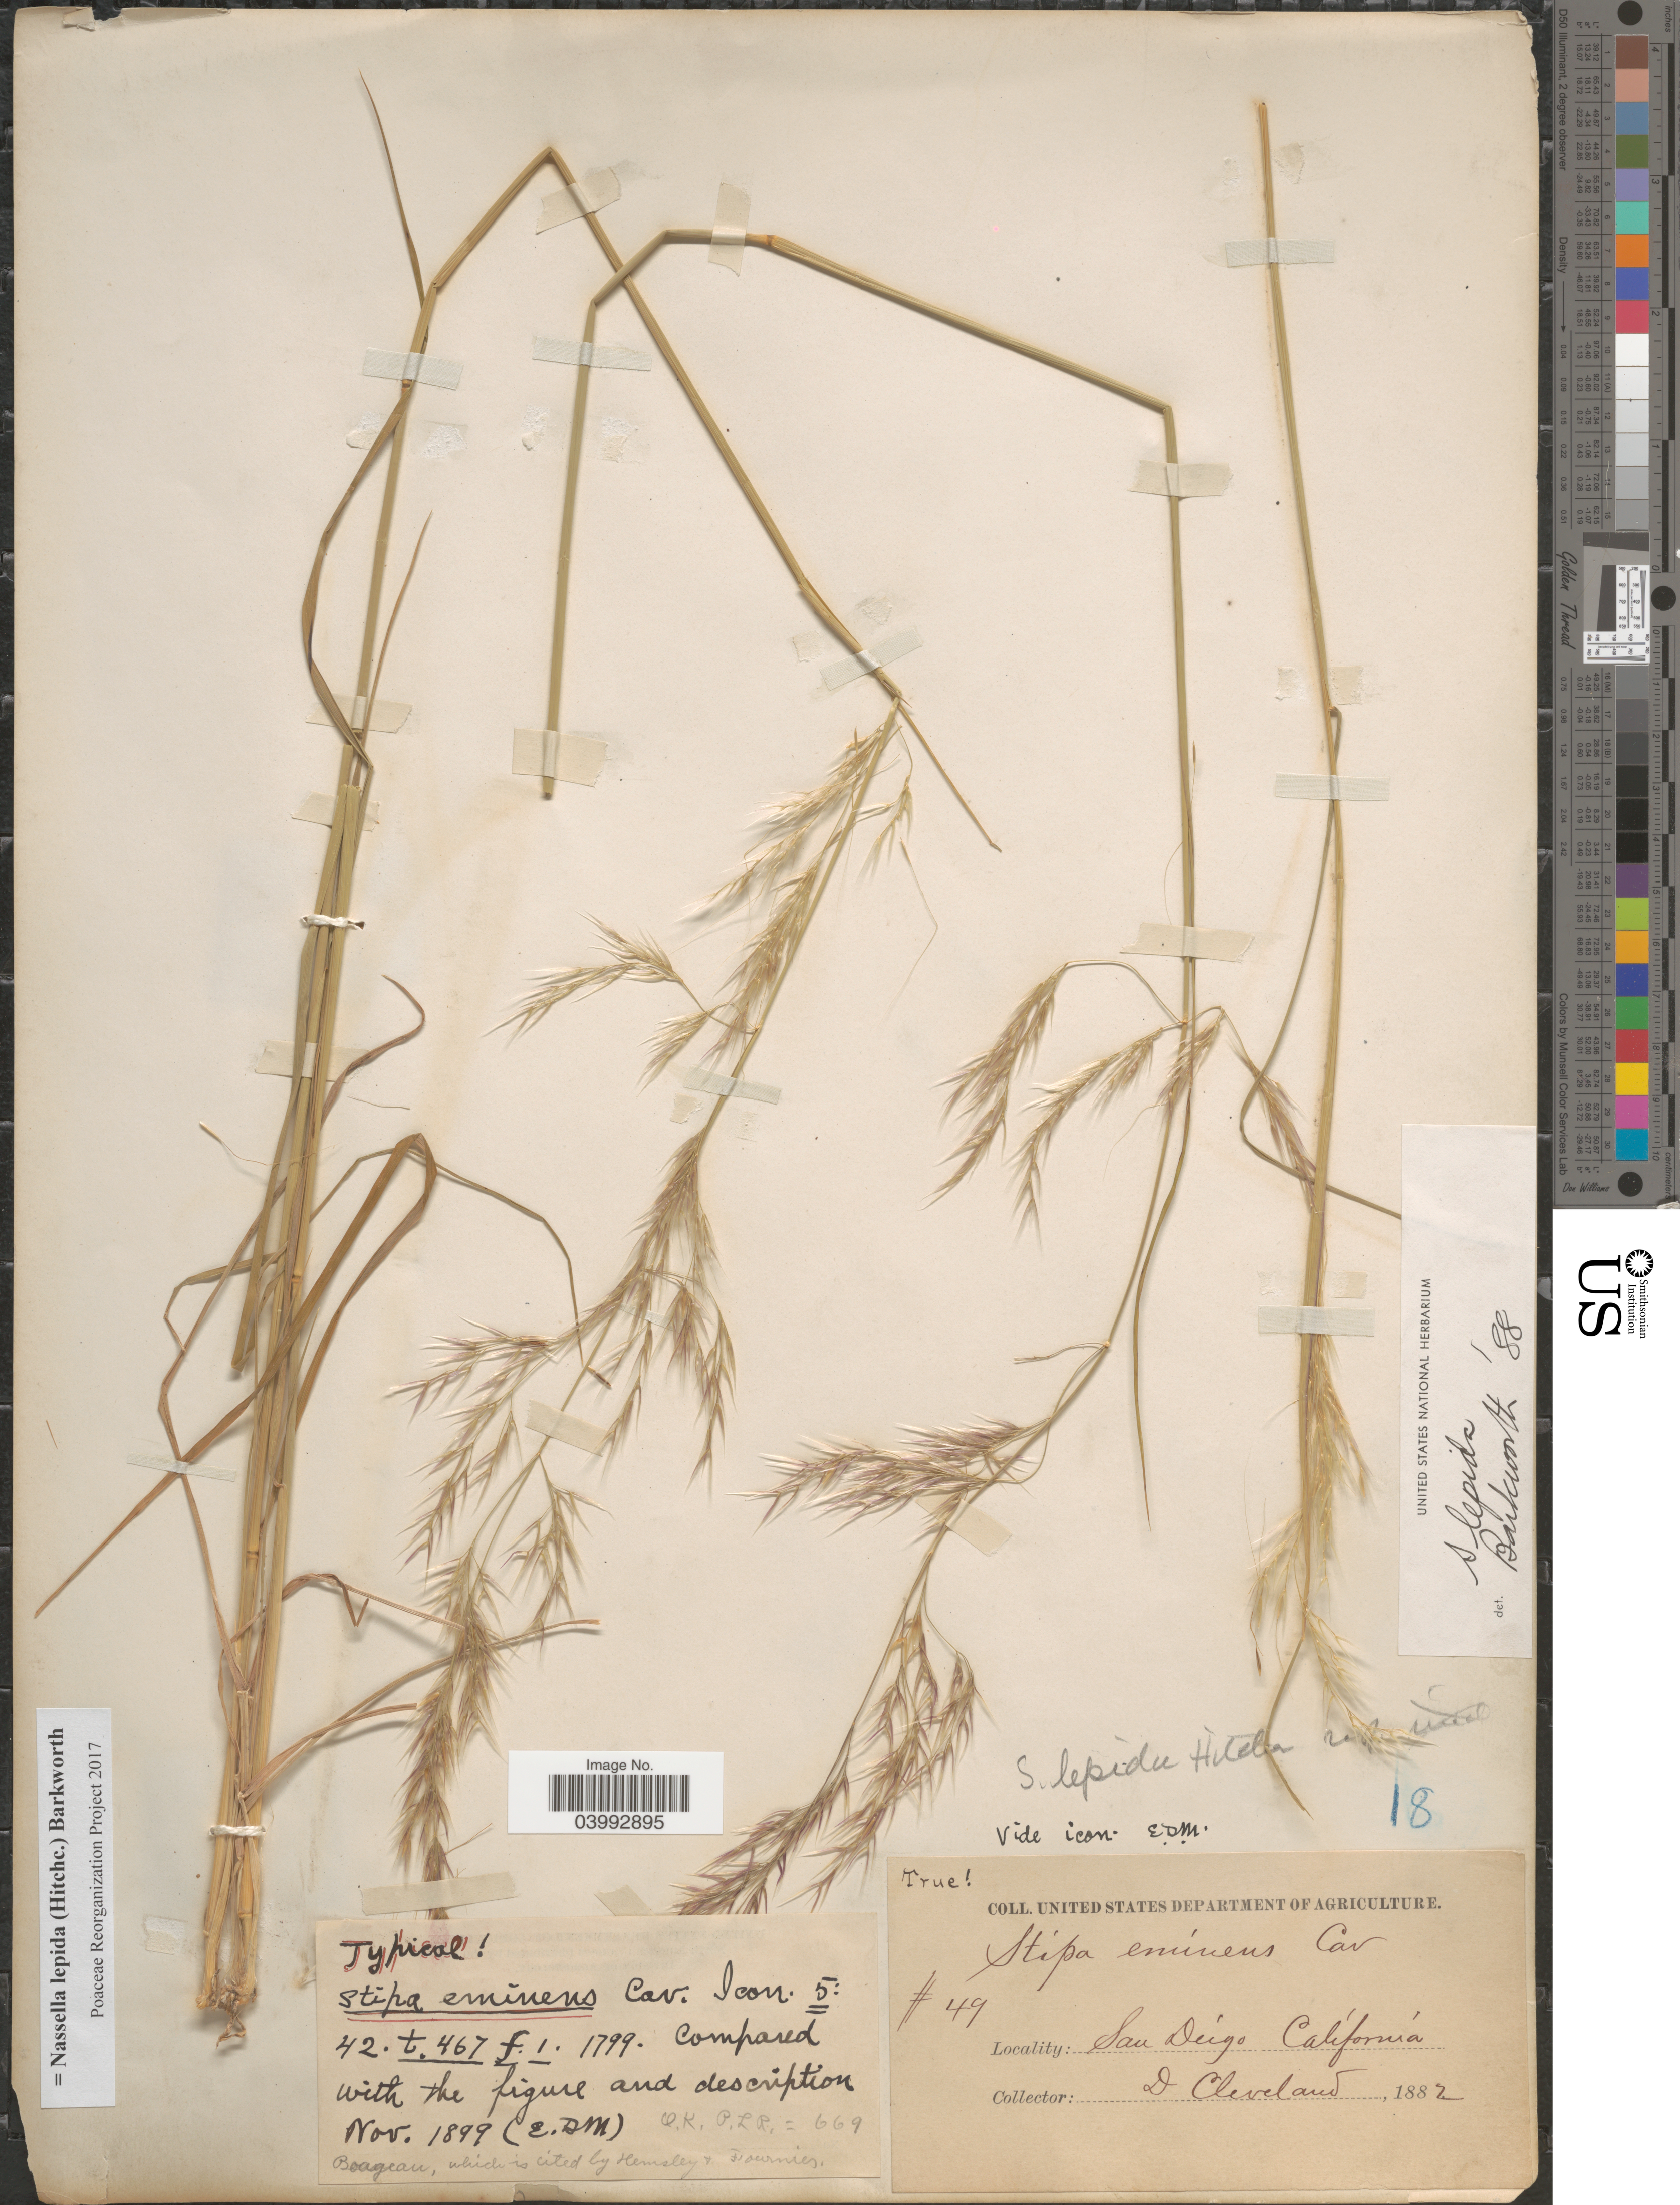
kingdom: Plantae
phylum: Tracheophyta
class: Liliopsida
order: Poales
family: Poaceae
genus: Nassella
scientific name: Nassella lepida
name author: (Hitchc.) Barkworth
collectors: D. Cleveland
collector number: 49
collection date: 1882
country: United States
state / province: California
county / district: San Diego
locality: San Diego.